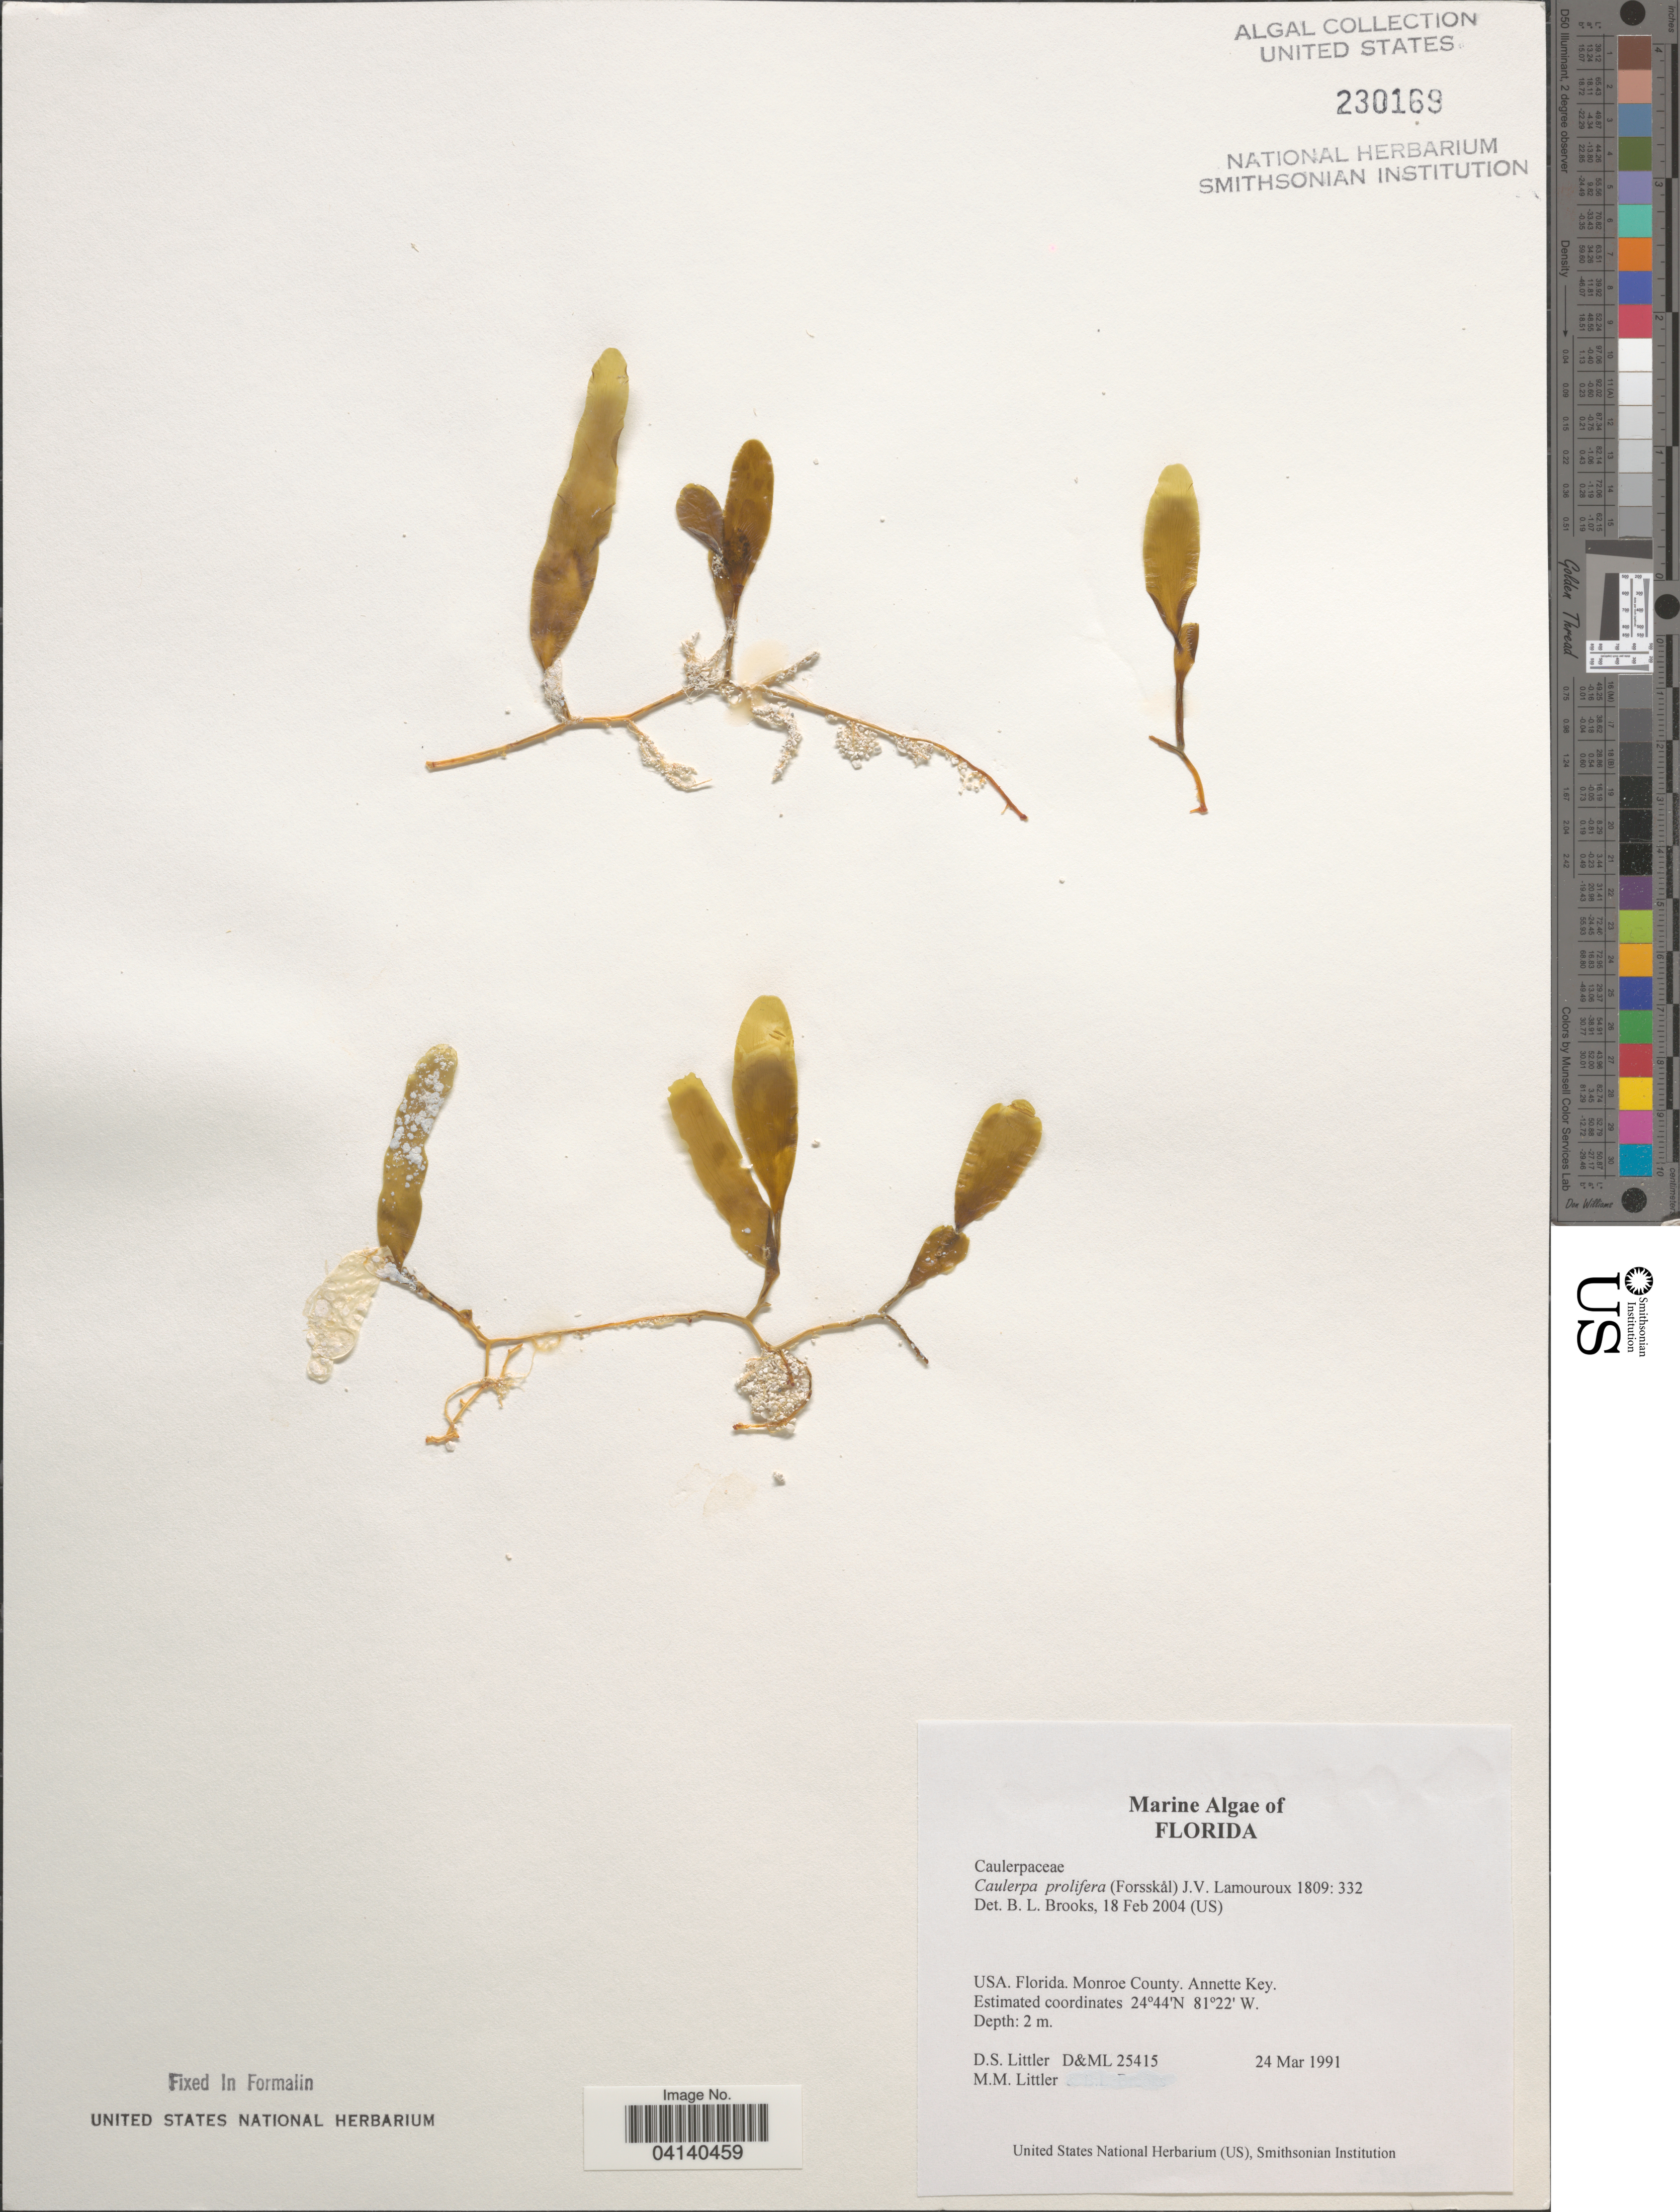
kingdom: Plantae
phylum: Chlorophyta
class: Ulvophyceae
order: Bryopsidales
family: Caulerpaceae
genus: Caulerpa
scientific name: Caulerpa prolifera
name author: (Forssk.) J.V.Lamouroux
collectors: D. S. Littler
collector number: D&ML25415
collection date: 1991-03-24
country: United States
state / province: Florida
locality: Monroe County. Annette Key.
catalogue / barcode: US 230169